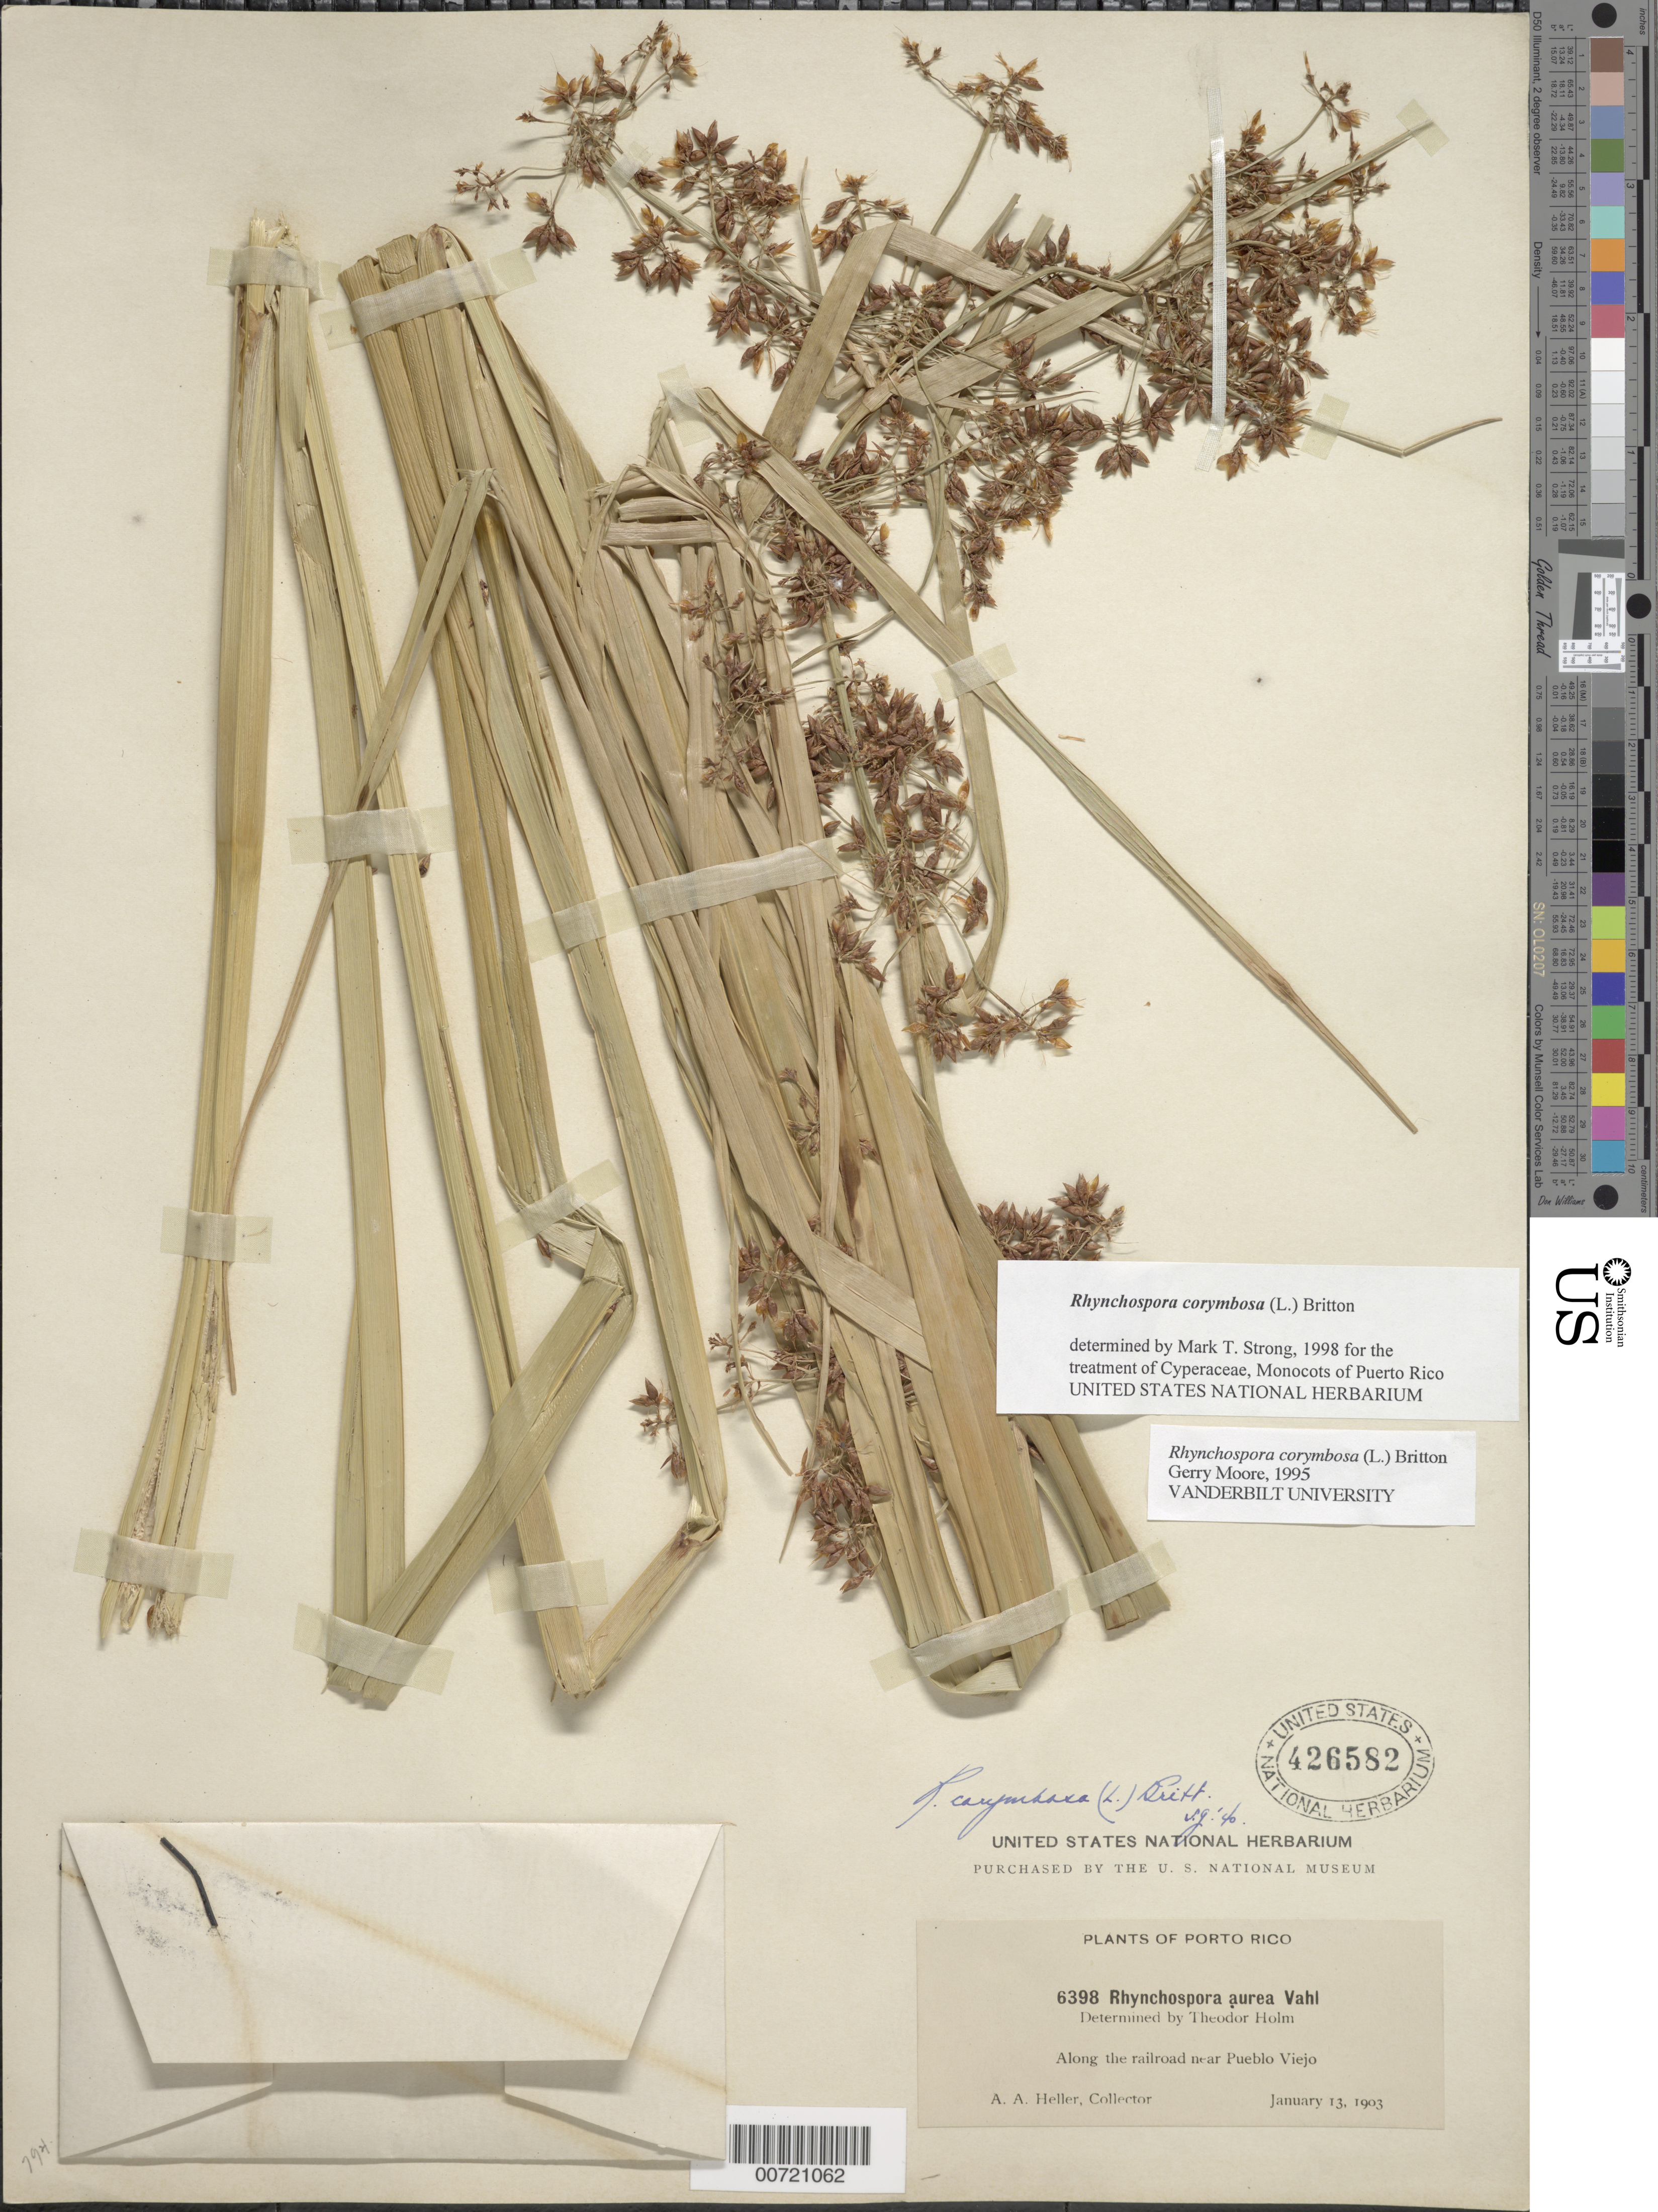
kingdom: Plantae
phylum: Tracheophyta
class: Liliopsida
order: Poales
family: Cyperaceae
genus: Rhynchospora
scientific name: Rhynchospora corymbosa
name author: (L.) Britton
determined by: Strong, M. T., (US), Smithsonian Institution - National Museum of Natural History (UNITED STATES)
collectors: A. A. Heller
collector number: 6398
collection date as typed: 13 Jan 1903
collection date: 1903-01-13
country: Puerto Rico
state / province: Guaynabo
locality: Along the railroad near Pueblo Viejo.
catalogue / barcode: US 426582